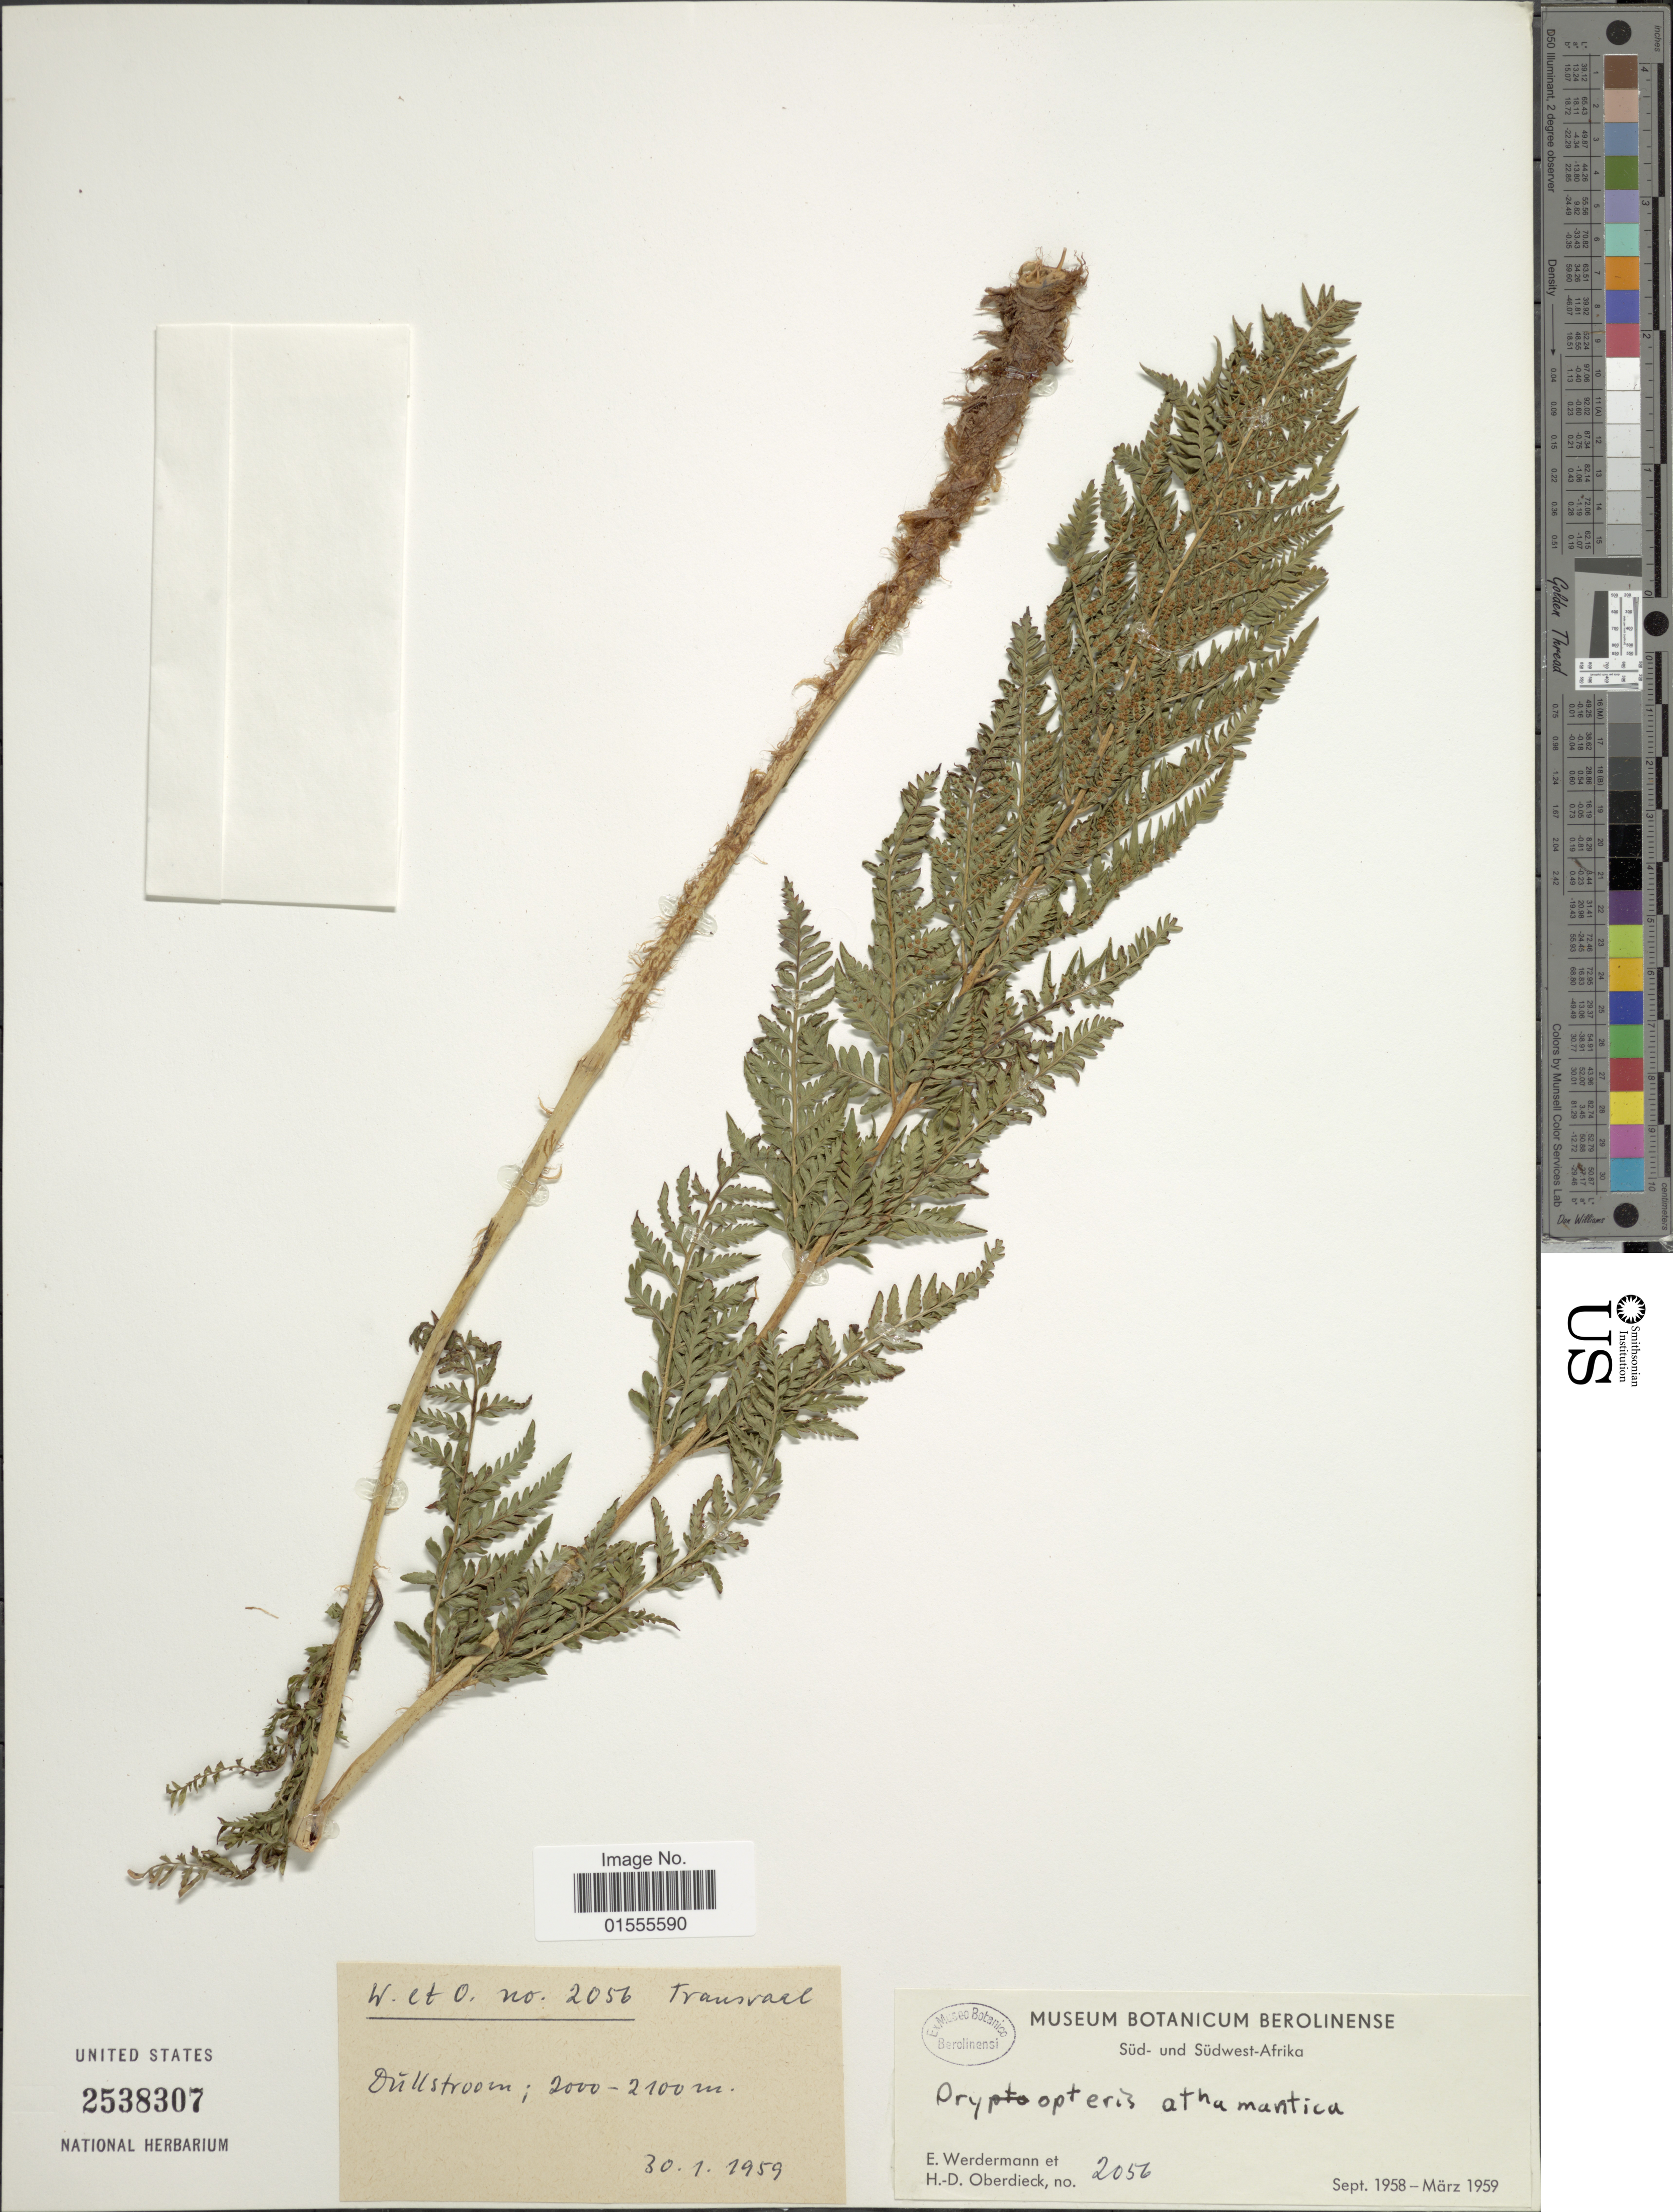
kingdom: Plantae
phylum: Tracheophyta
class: Polypodiopsida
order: Polypodiales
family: Dryopteridaceae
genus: Dryopteris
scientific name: Dryopteris athamantica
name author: (Kunze) Kunze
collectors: E. Wedermann & H. Oberdieck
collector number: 2056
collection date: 1959-01-30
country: South Africa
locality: Transvaal, Oüllstroom, Süd-und Südwest-Afrika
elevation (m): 200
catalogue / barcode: US 2538307